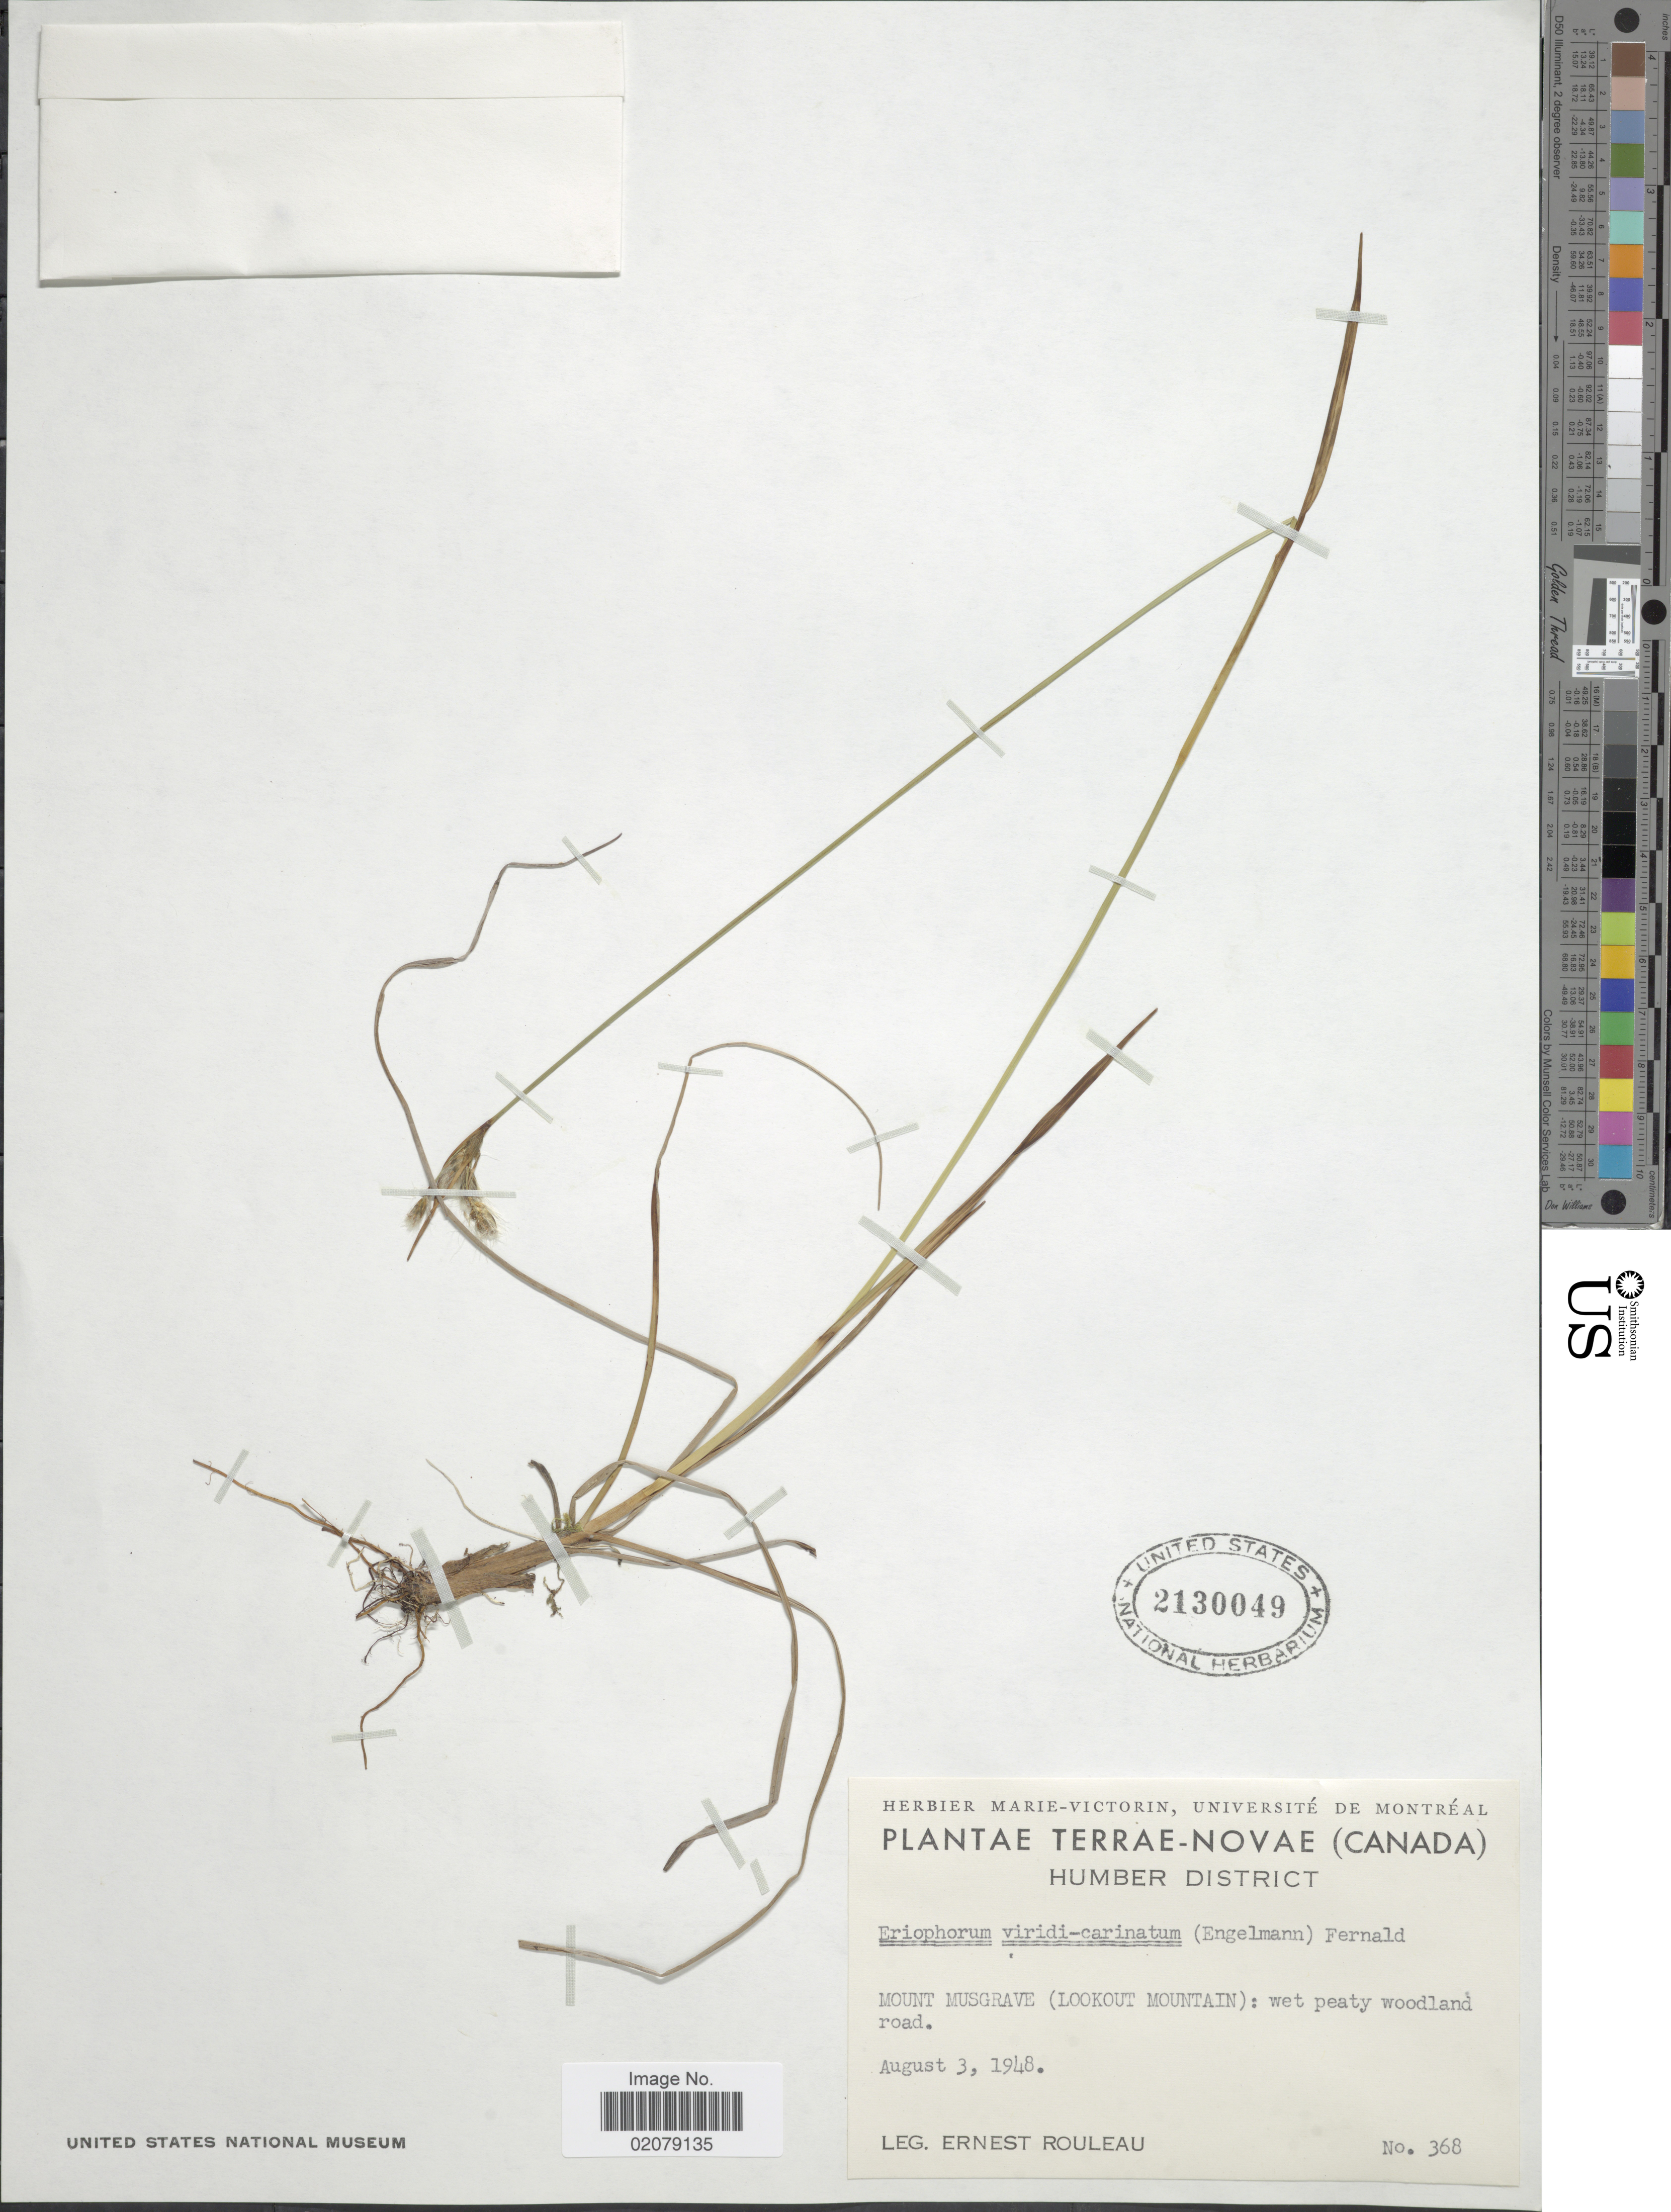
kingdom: Plantae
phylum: Tracheophyta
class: Liliopsida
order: Poales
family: Cyperaceae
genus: Eriophorum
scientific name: Eriophorum viridicarinatum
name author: (Englem.) Fernald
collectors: J. Rouleau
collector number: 368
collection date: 1948-08-03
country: Canada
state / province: Newfoundland and Labrador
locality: Terrae-Novae (Canada), Humber District, Mount Musgrave (Lookout Mountain)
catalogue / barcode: US 2130049